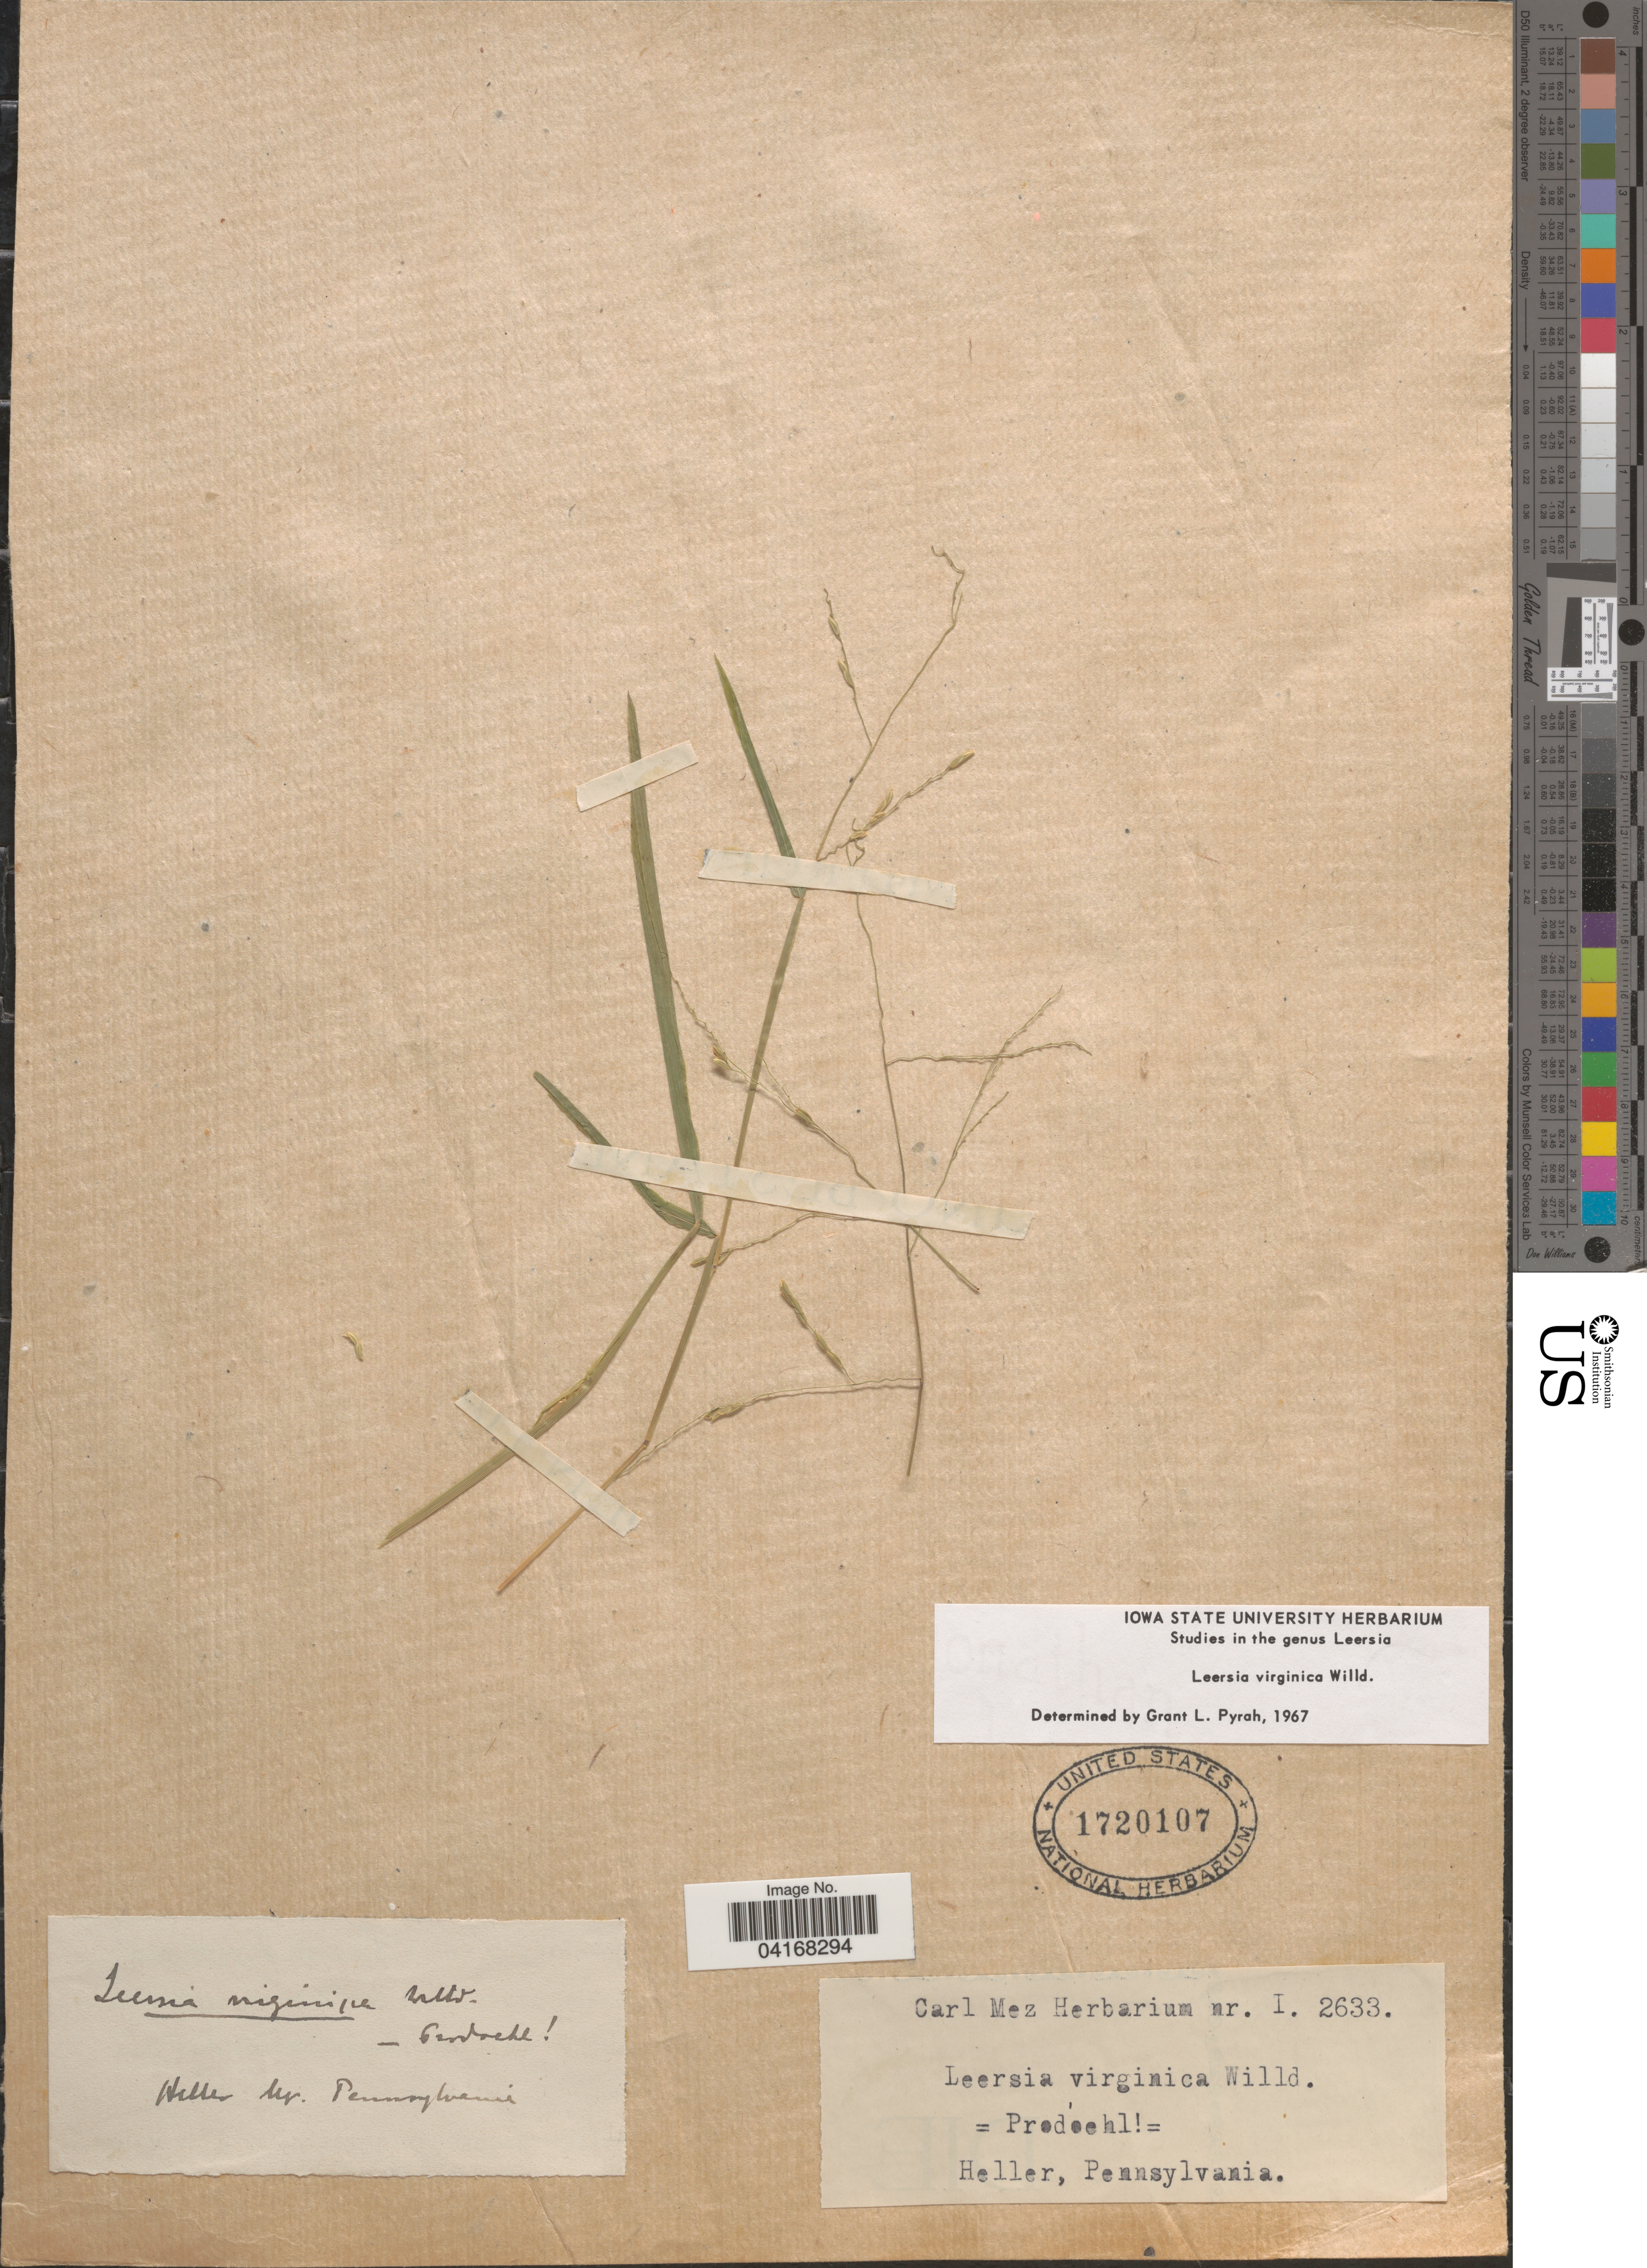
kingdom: Plantae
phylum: Tracheophyta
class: Liliopsida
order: Poales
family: Poaceae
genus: Leersia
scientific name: Leersia virginica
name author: Willd.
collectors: -- Heller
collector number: I2633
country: United States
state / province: Pennsylvania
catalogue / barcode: US 1720107